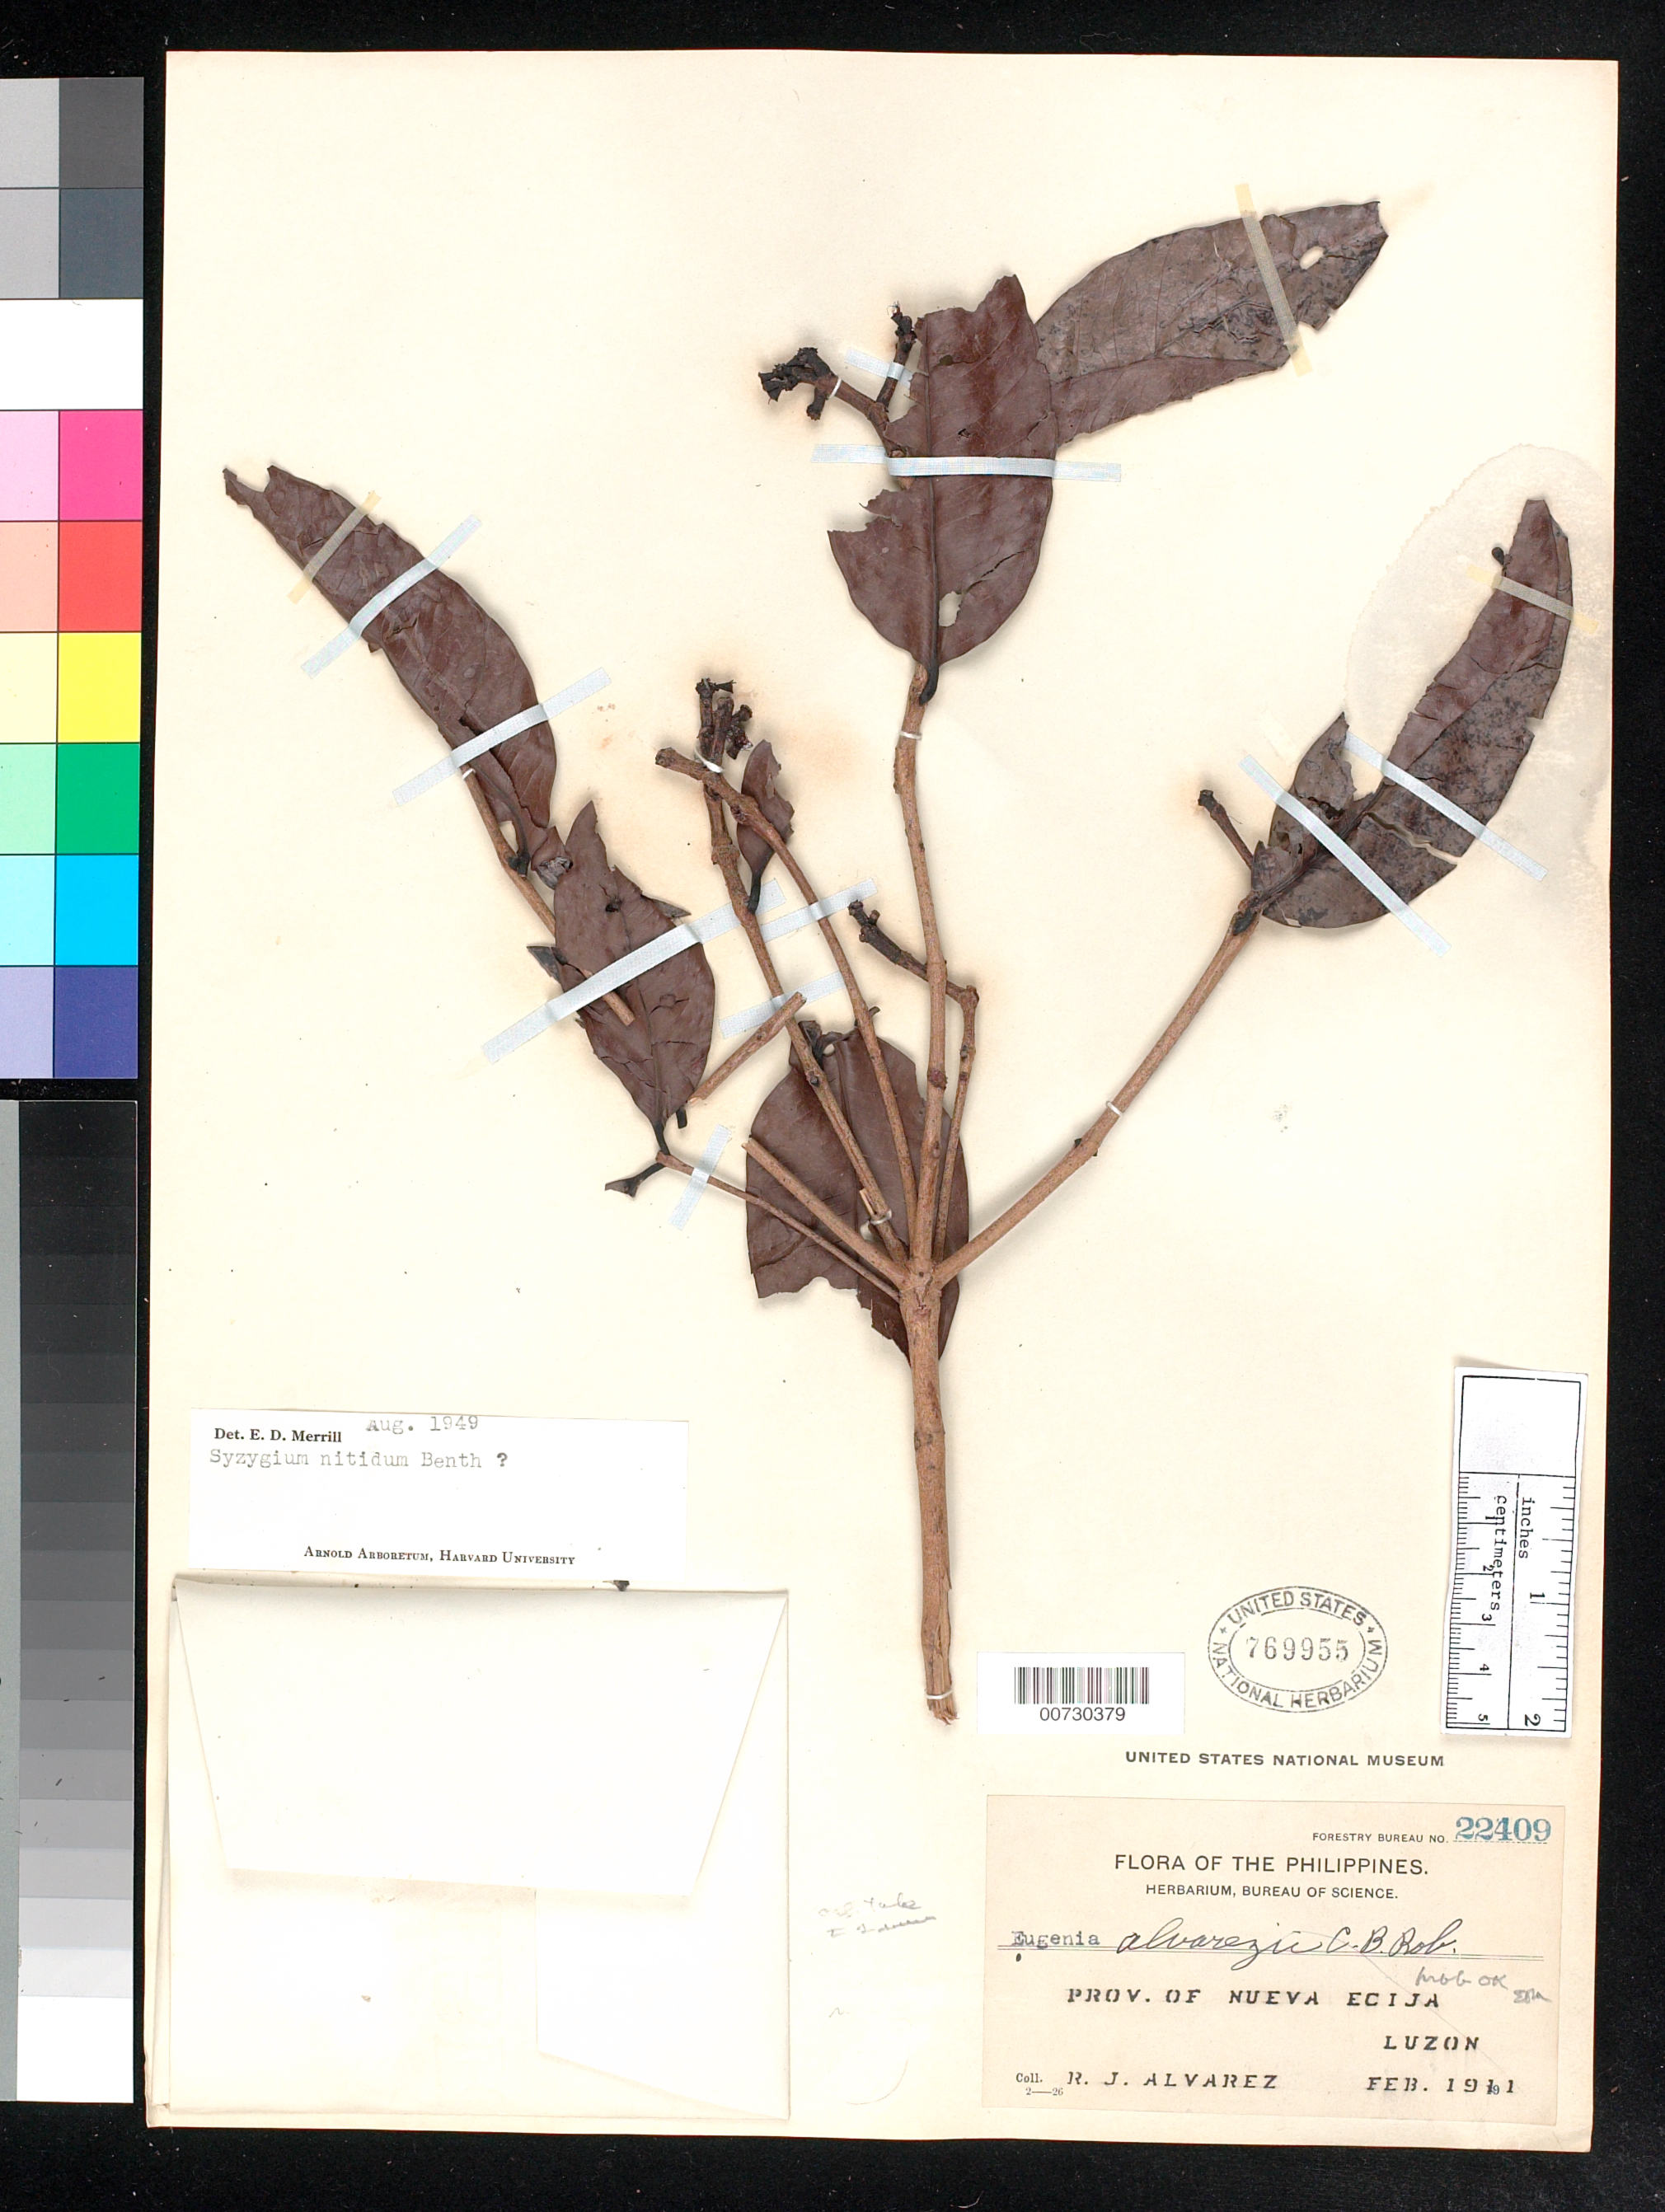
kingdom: Plantae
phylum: Tracheophyta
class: Magnoliopsida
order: Myrtales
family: Myrtaceae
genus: Syzygium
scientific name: Syzygium nitidum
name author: Benth.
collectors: R. Alvarez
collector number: For. Bur. 22409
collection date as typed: Feb 1911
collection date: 1911-02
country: Philippines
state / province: Central Luzon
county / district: Nueva Ecija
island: Luzon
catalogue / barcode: US 769955